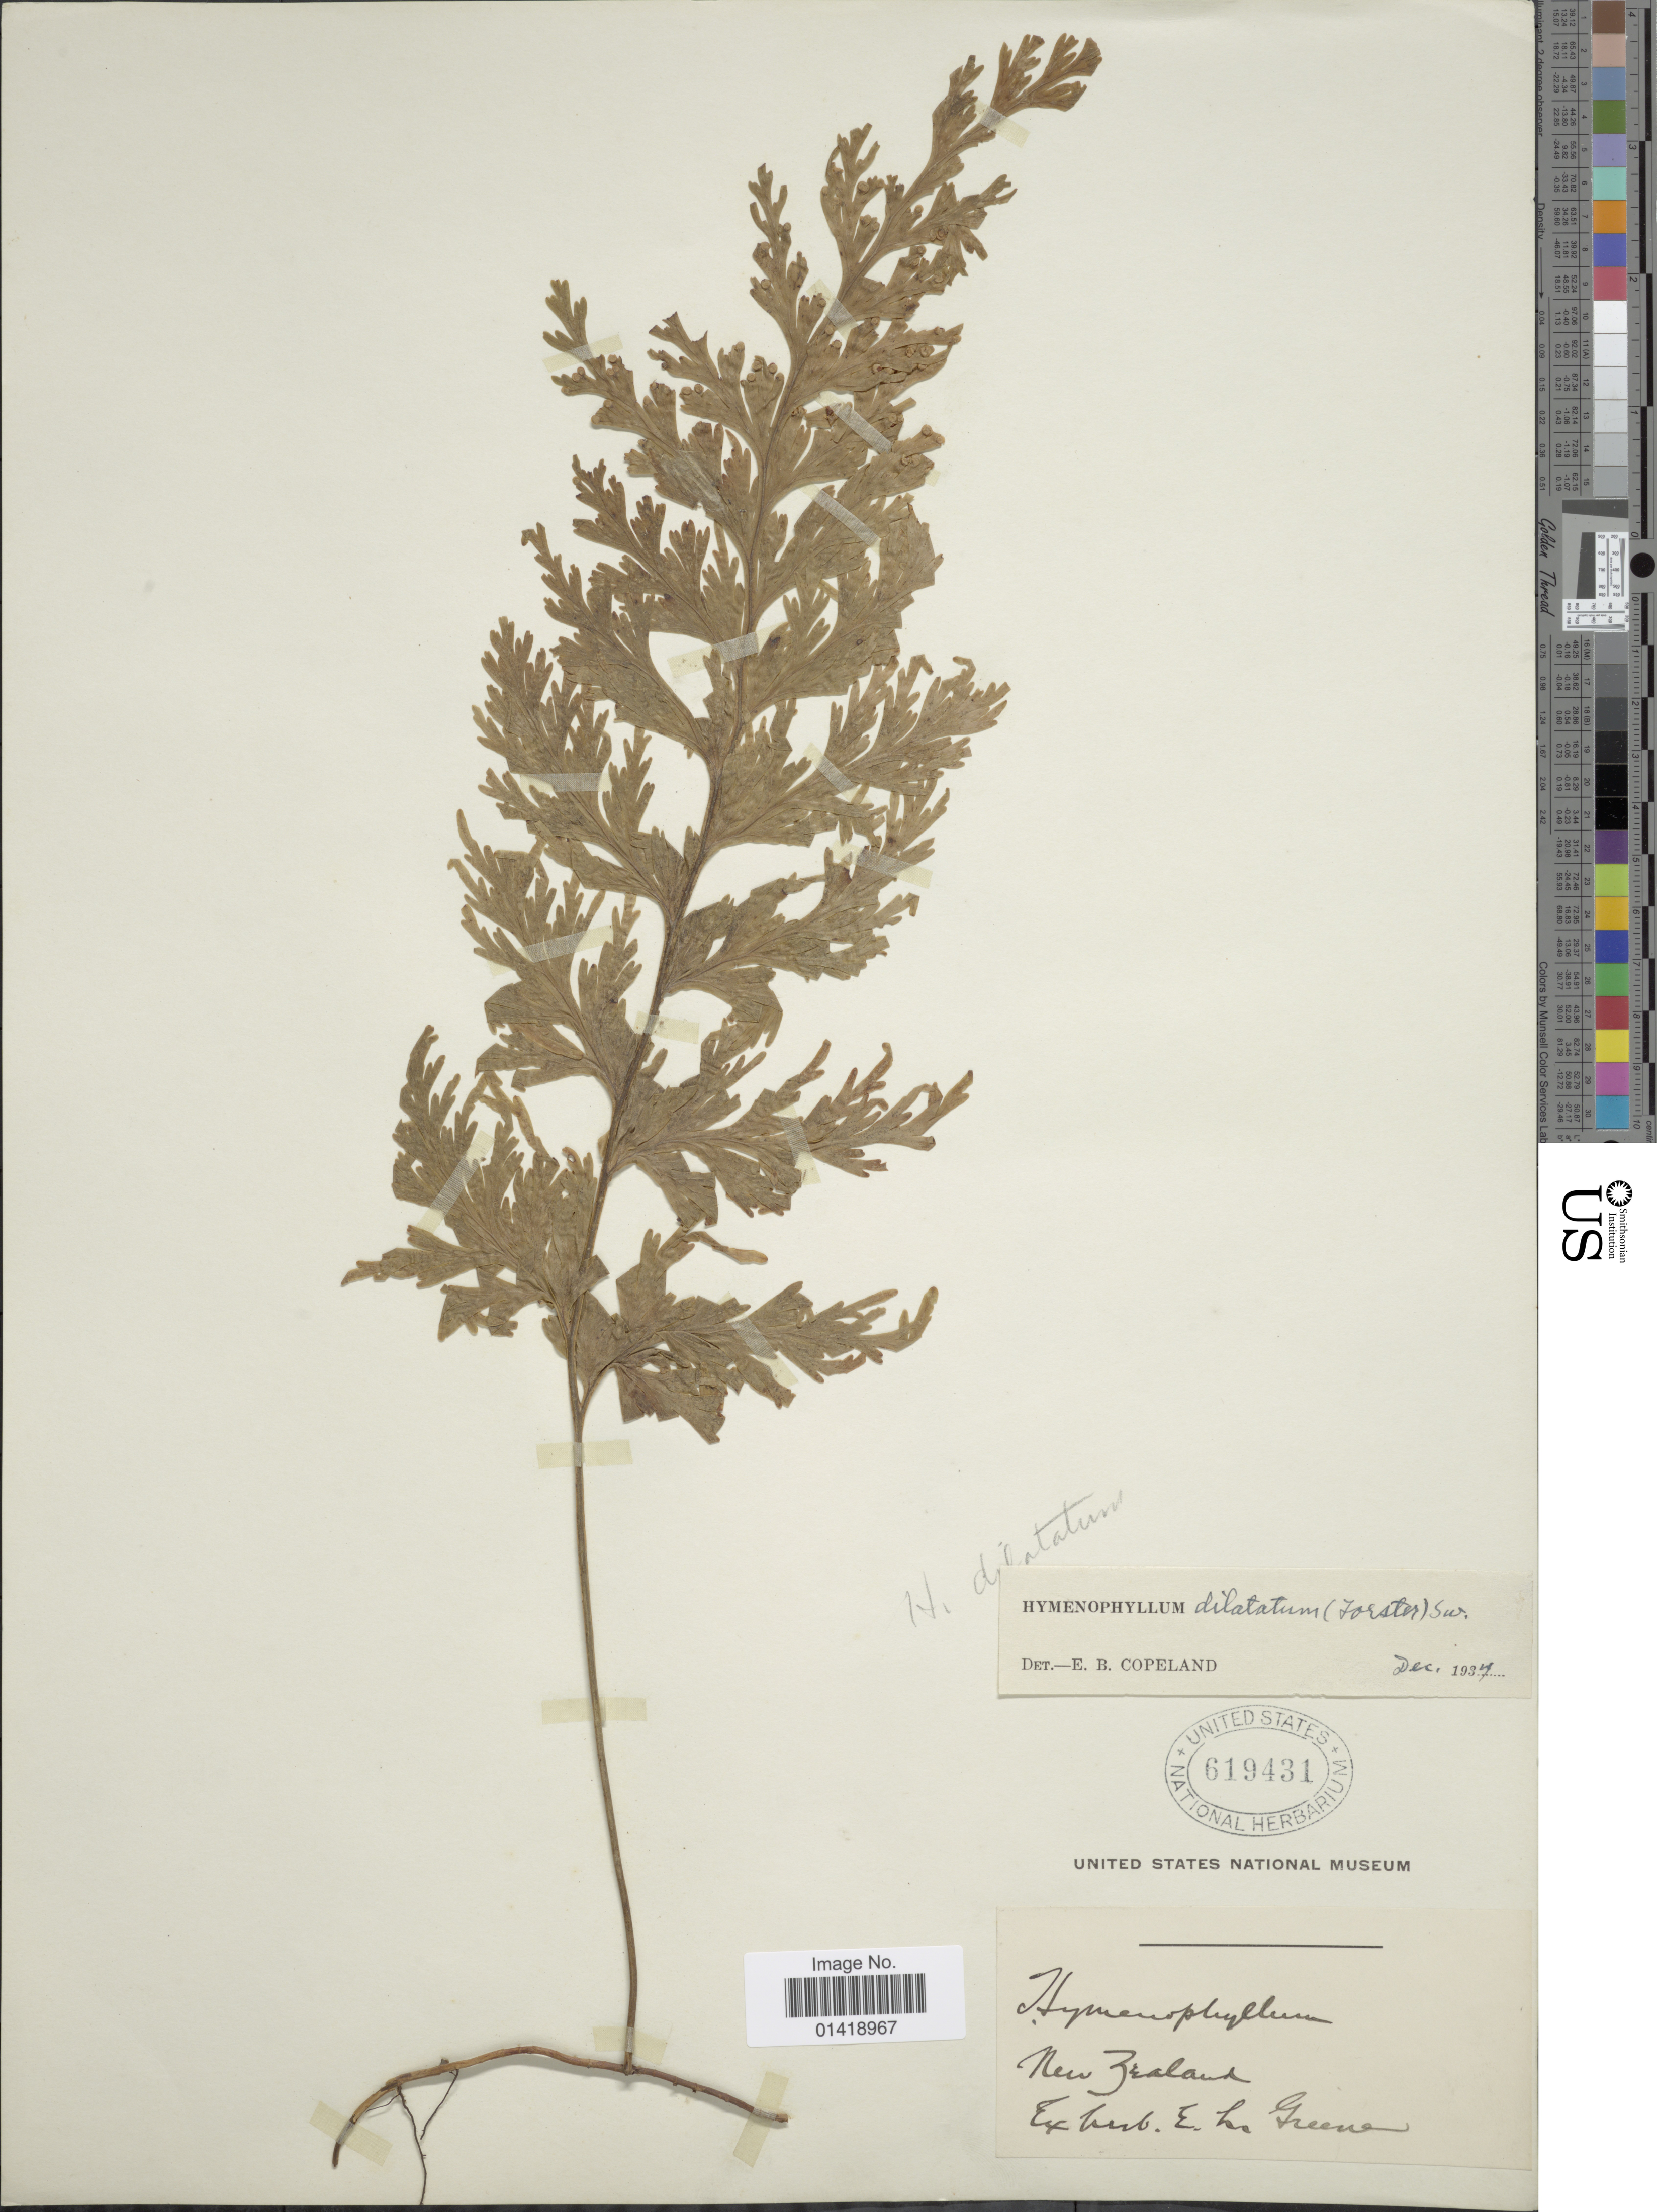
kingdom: Plantae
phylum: Tracheophyta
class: Polypodiopsida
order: Hymenophyllales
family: Hymenophyllaceae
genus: Hymenophyllum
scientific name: Hymenophyllum dilatatum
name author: Sw.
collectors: ex herb. E. L. Greene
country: New Zealand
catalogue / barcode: US 619431